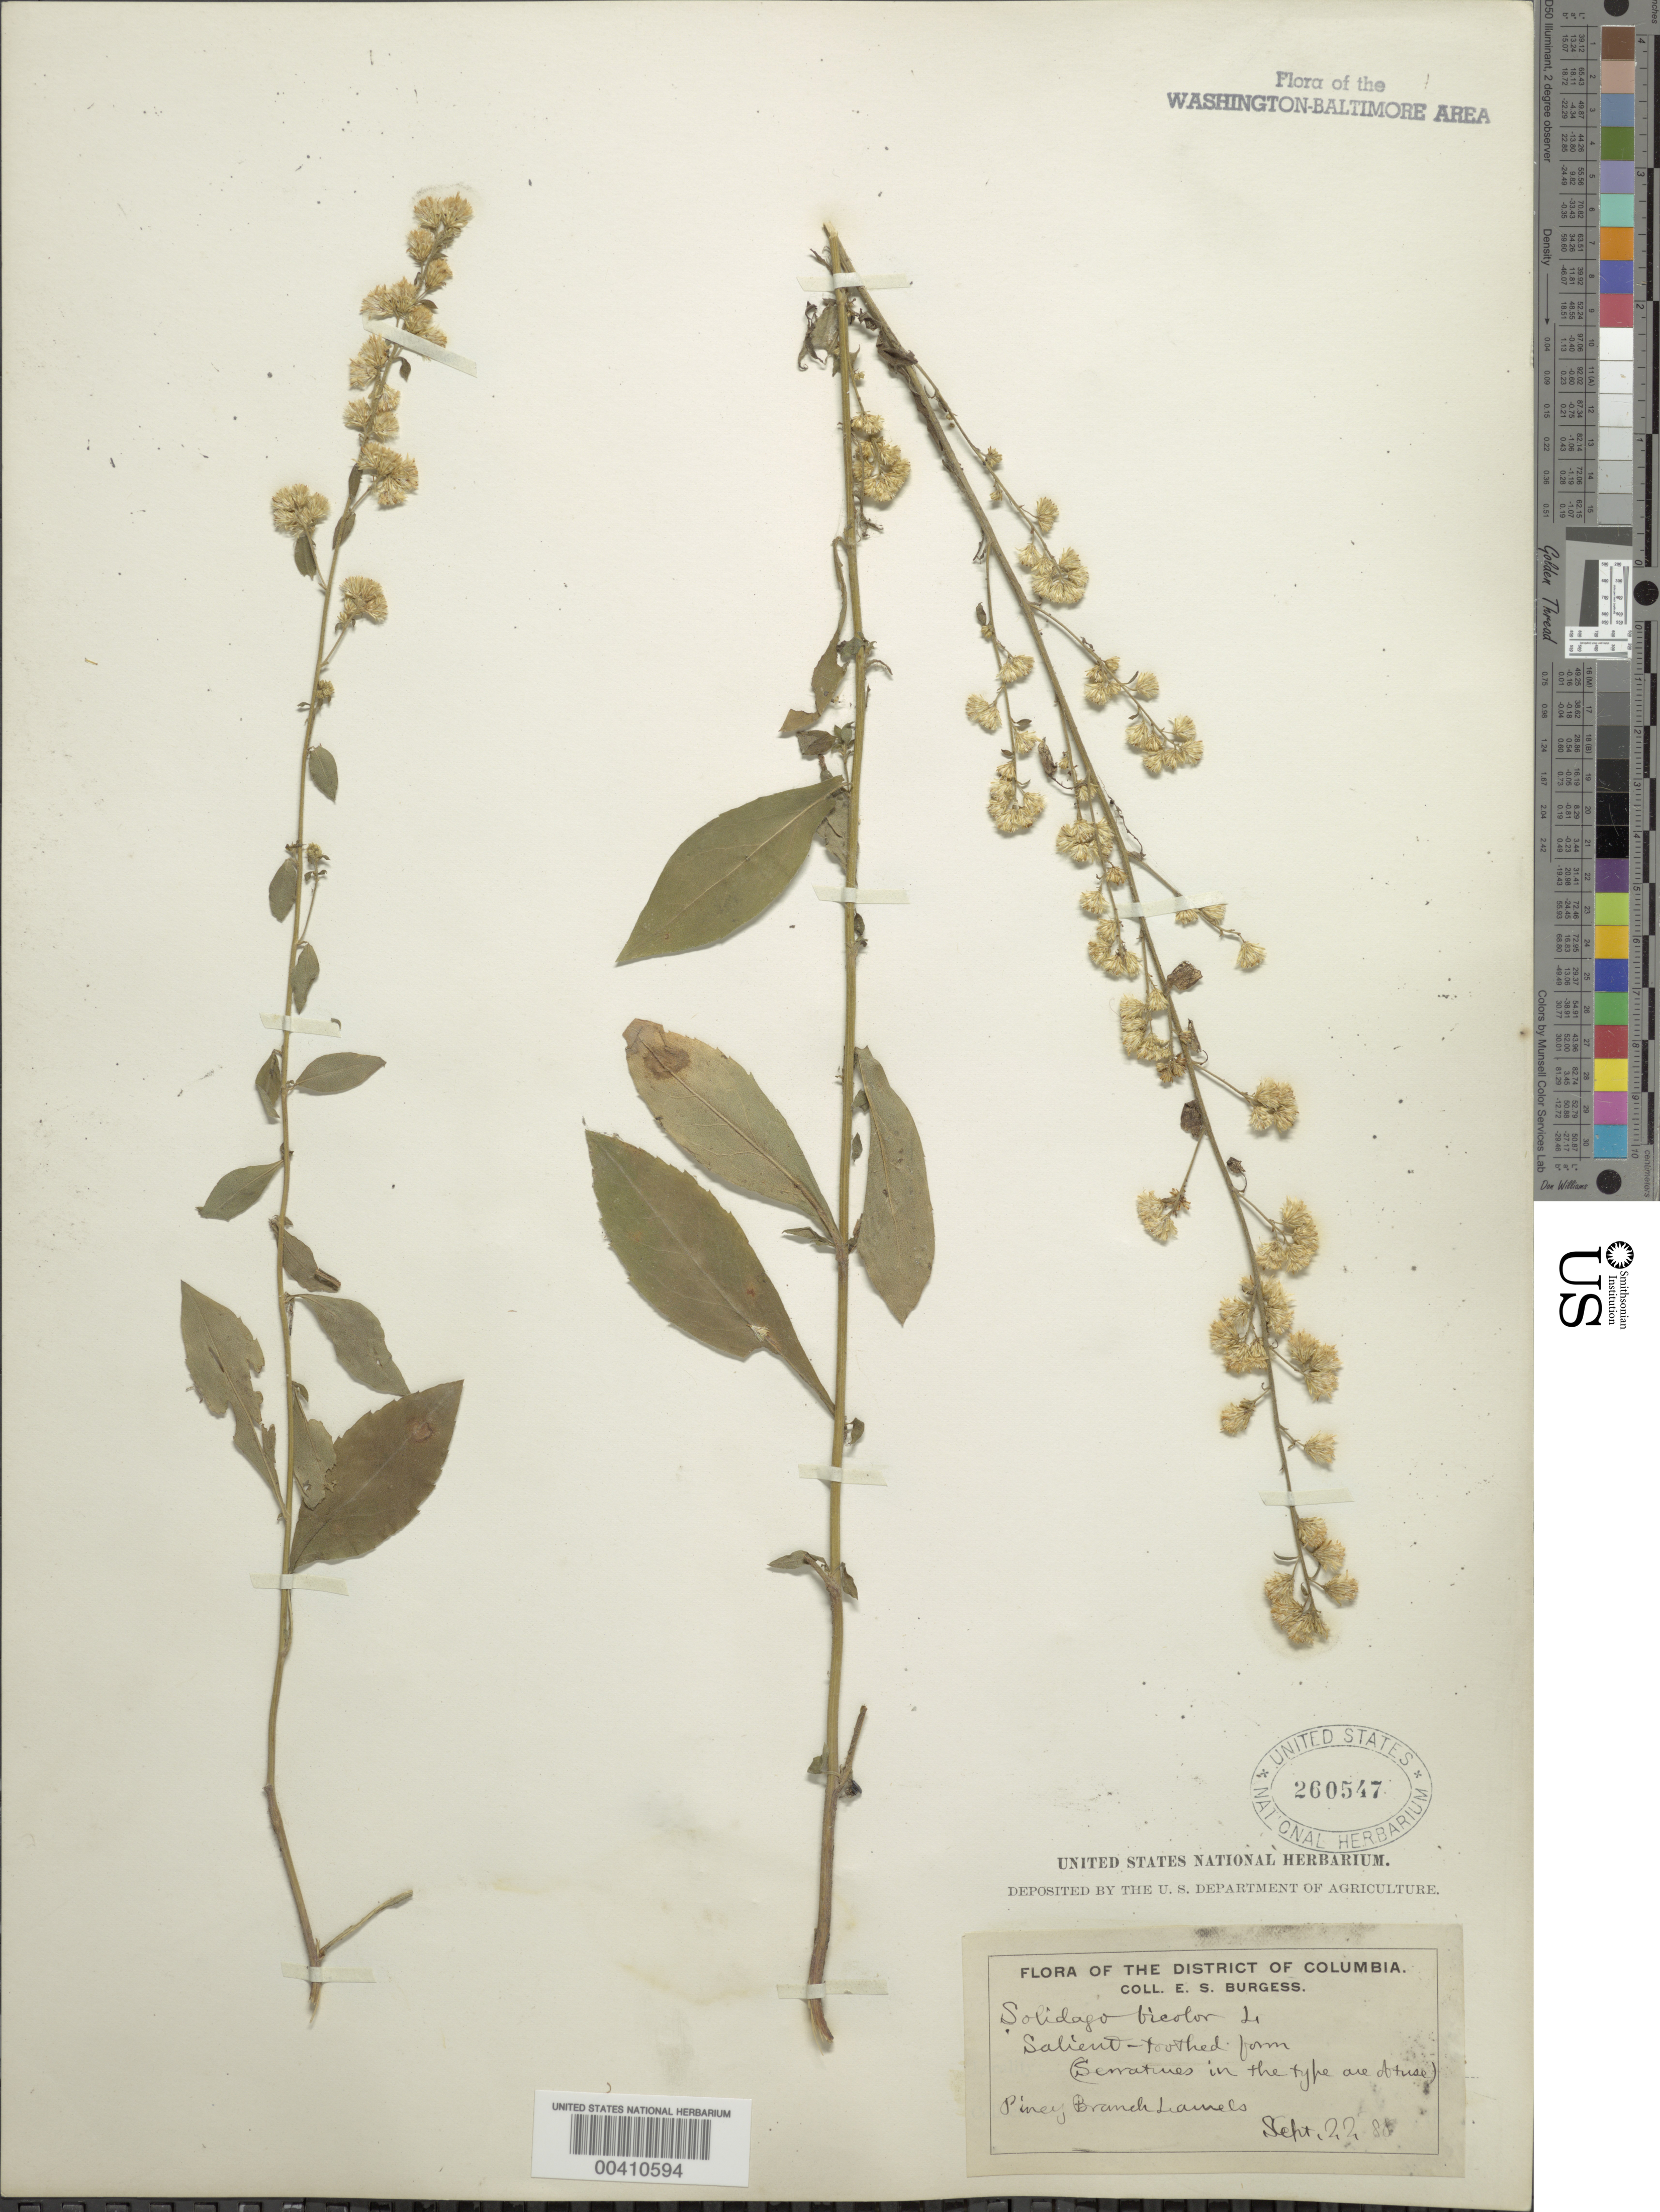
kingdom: Plantae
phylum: Tracheophyta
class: Magnoliopsida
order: Asterales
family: Asteraceae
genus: Solidago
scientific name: Solidago bicolor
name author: L.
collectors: E. Burgess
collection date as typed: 22 Sep 1888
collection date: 1888-09-22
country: United States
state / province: District of Columbia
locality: Piney Branch Laurels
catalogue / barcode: US 260547